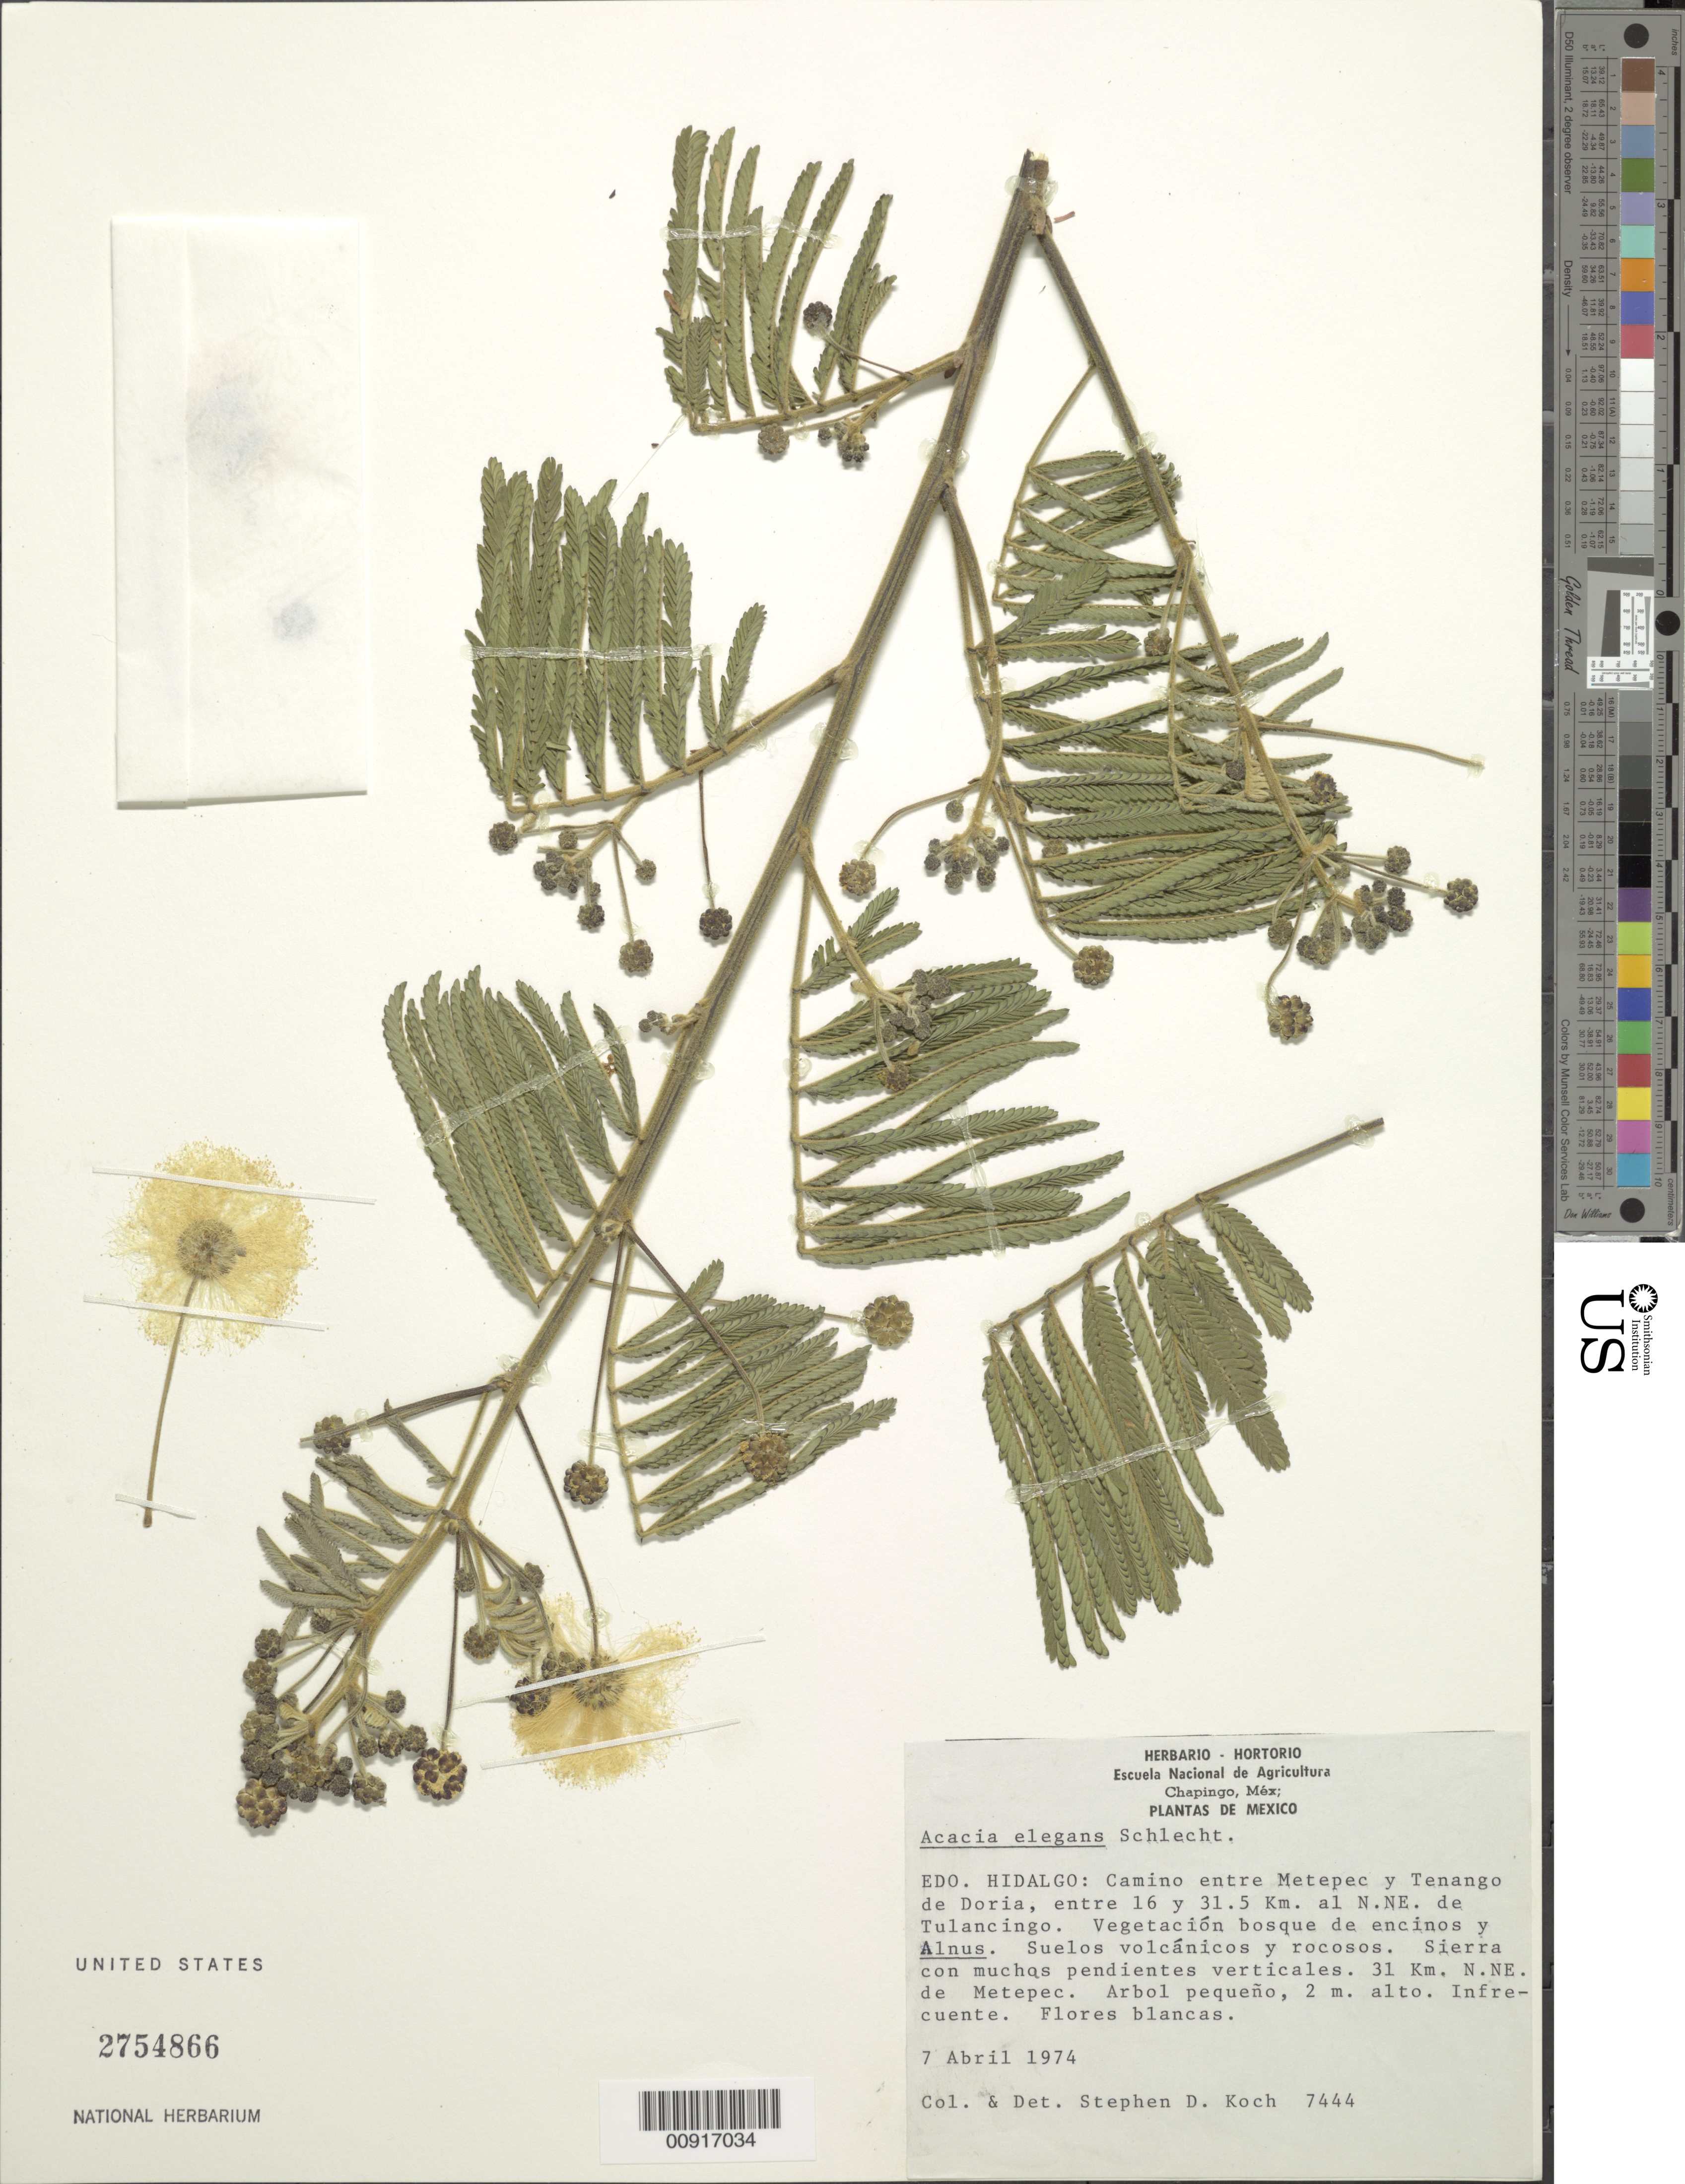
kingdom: Plantae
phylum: Tracheophyta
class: Magnoliopsida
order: Fabales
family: Fabaceae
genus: Acaciella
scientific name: Acaciella sp.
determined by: Strong, Mark T., (BOT), Smithsonian Institution - National Museum of Natural History (UNITED STATES)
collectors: S. D. Koch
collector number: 7444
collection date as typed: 07 Apr 1974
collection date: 1974-04-07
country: Mexico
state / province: Hidalgo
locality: Edo. Hidalgo: Camino entre Metepec y Tenango de Doria, entre 16 y 31.5 km. al NNE de Tulancingo. Sierra con muchas pendientes verticales 31 km. NNE de Metepec.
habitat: Vegetación bosque de encinos y Alnus. Suelos volcánicos y rocosos. Sierra con muchas pendientes verticales.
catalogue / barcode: US 2754866